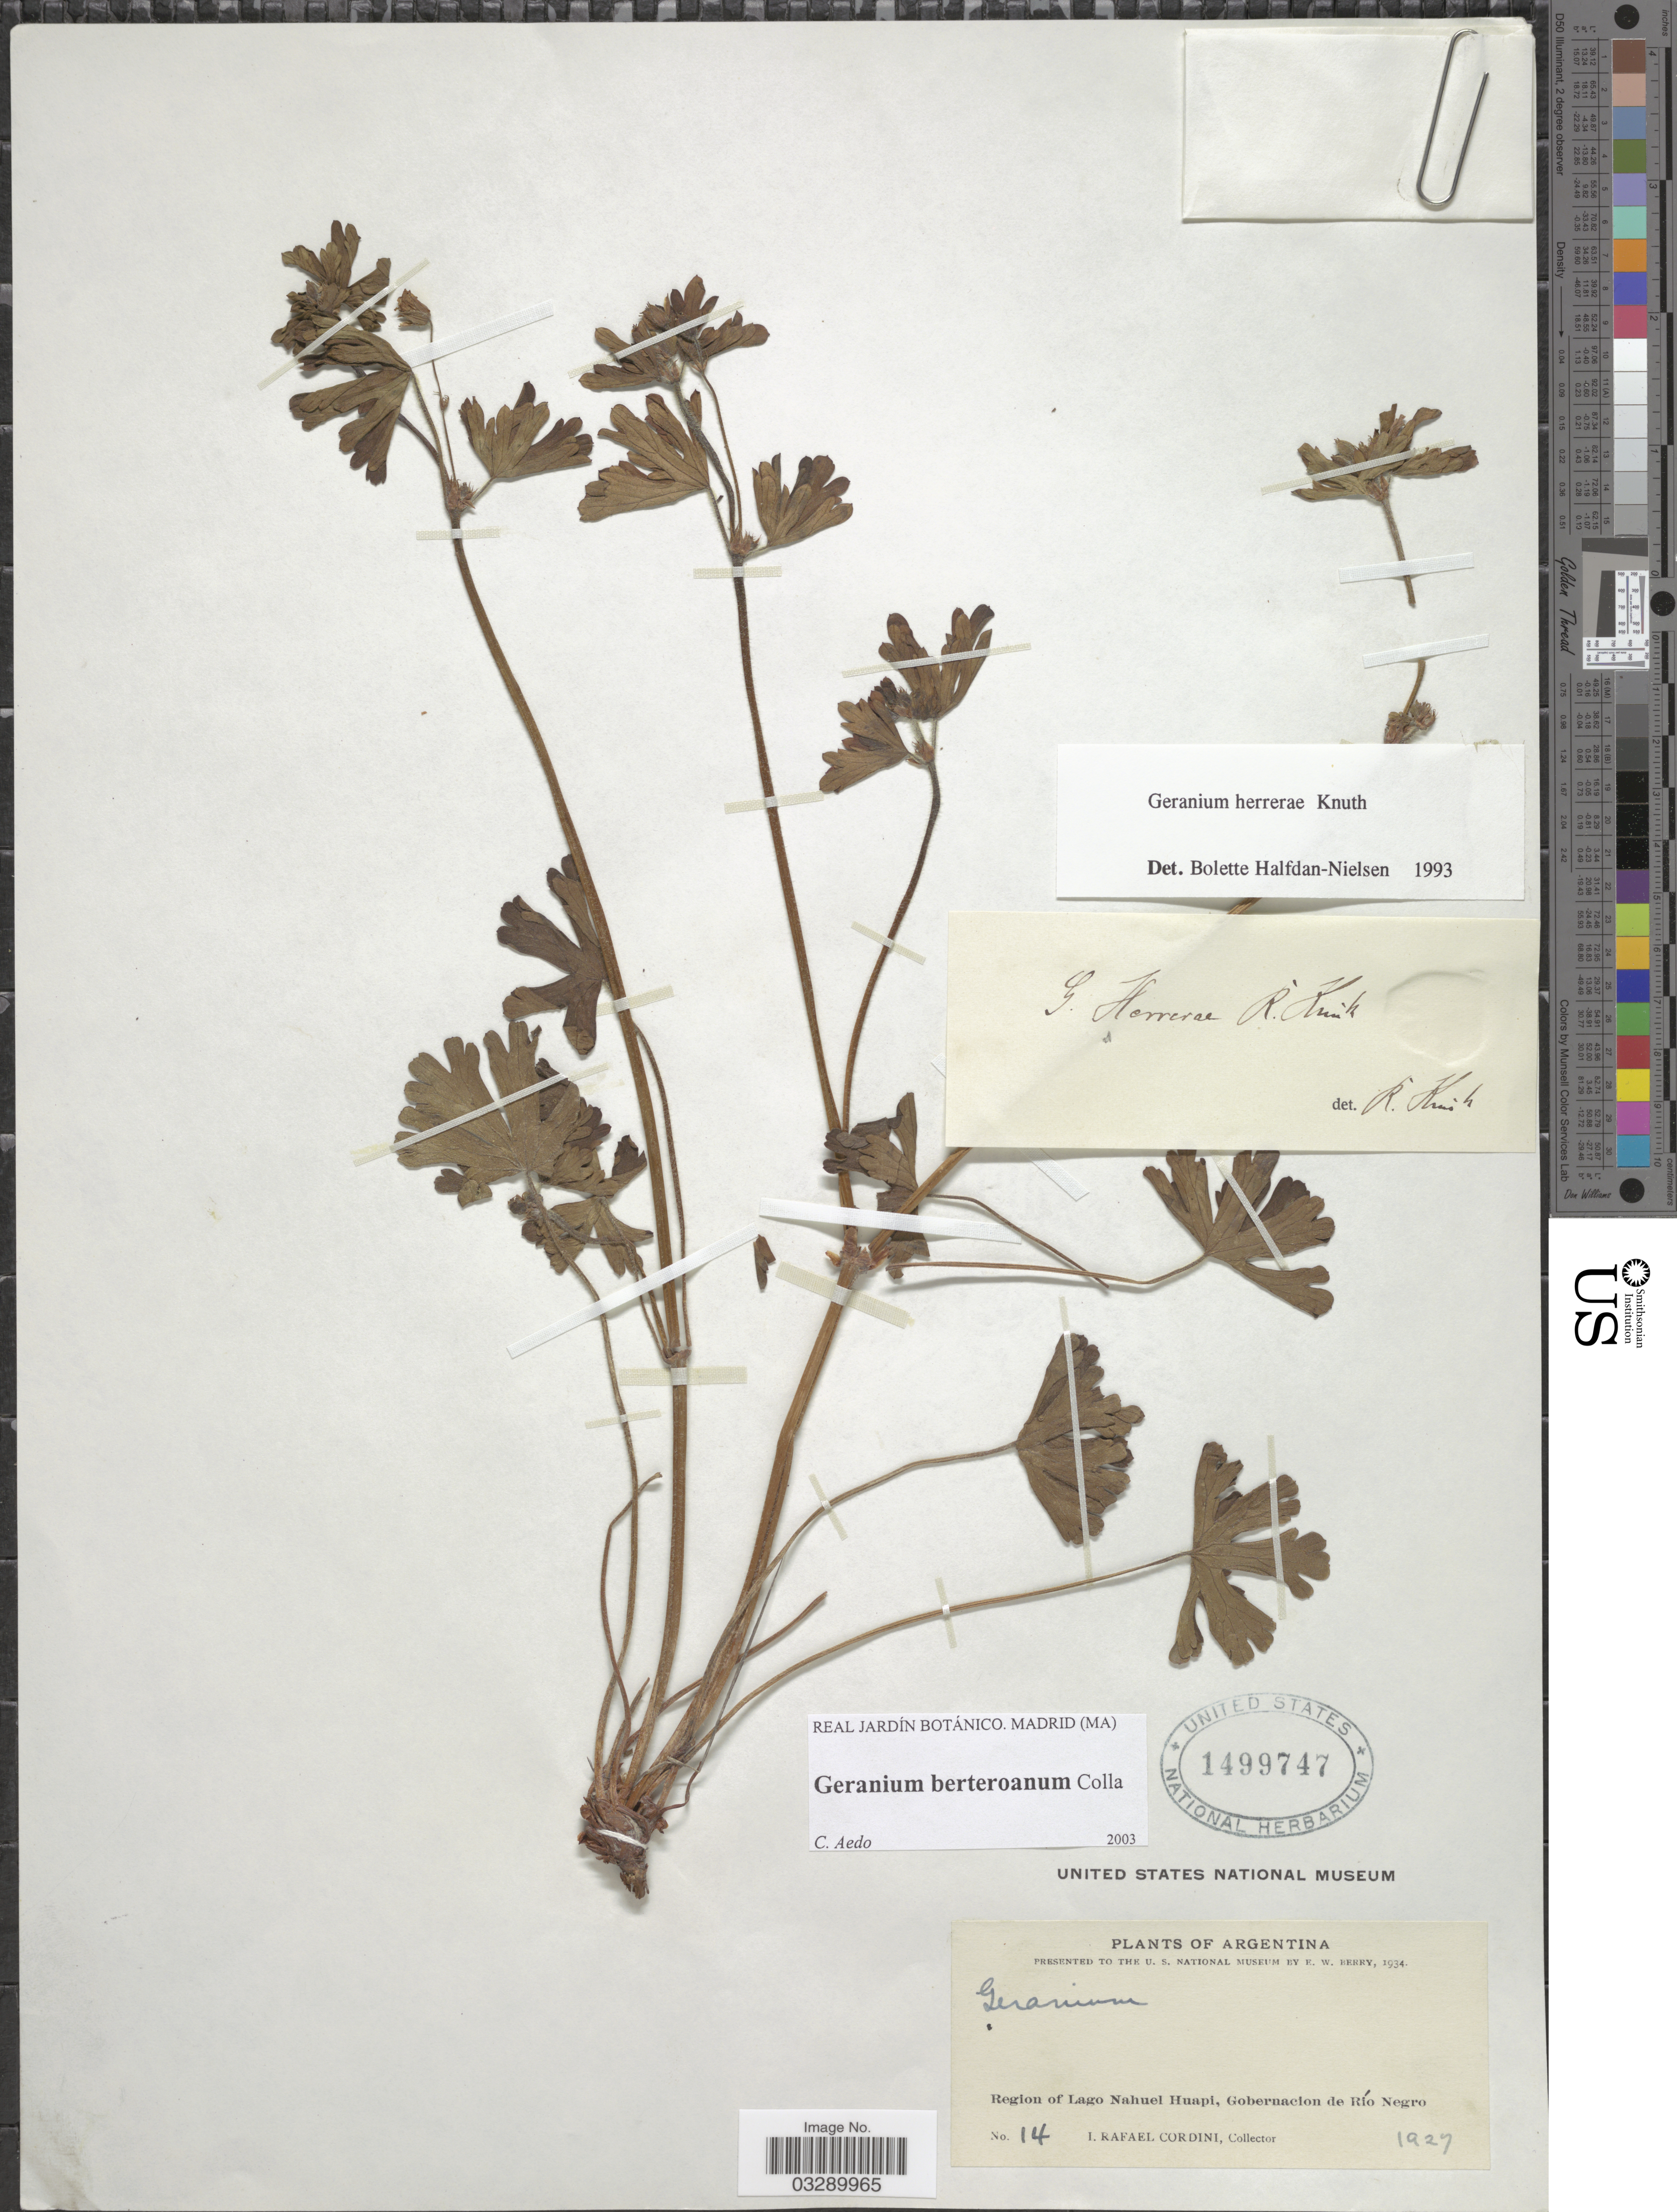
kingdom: Plantae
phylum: Tracheophyta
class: Magnoliopsida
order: Geraniales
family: Geraniaceae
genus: Geranium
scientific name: Geranium berteroanum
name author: Colla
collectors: I. Cordini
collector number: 14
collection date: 1927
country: Argentina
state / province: Rio Negro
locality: Region of Lago Nahuel Huapi, Gobernacion de Río Negro.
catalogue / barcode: US 1499747